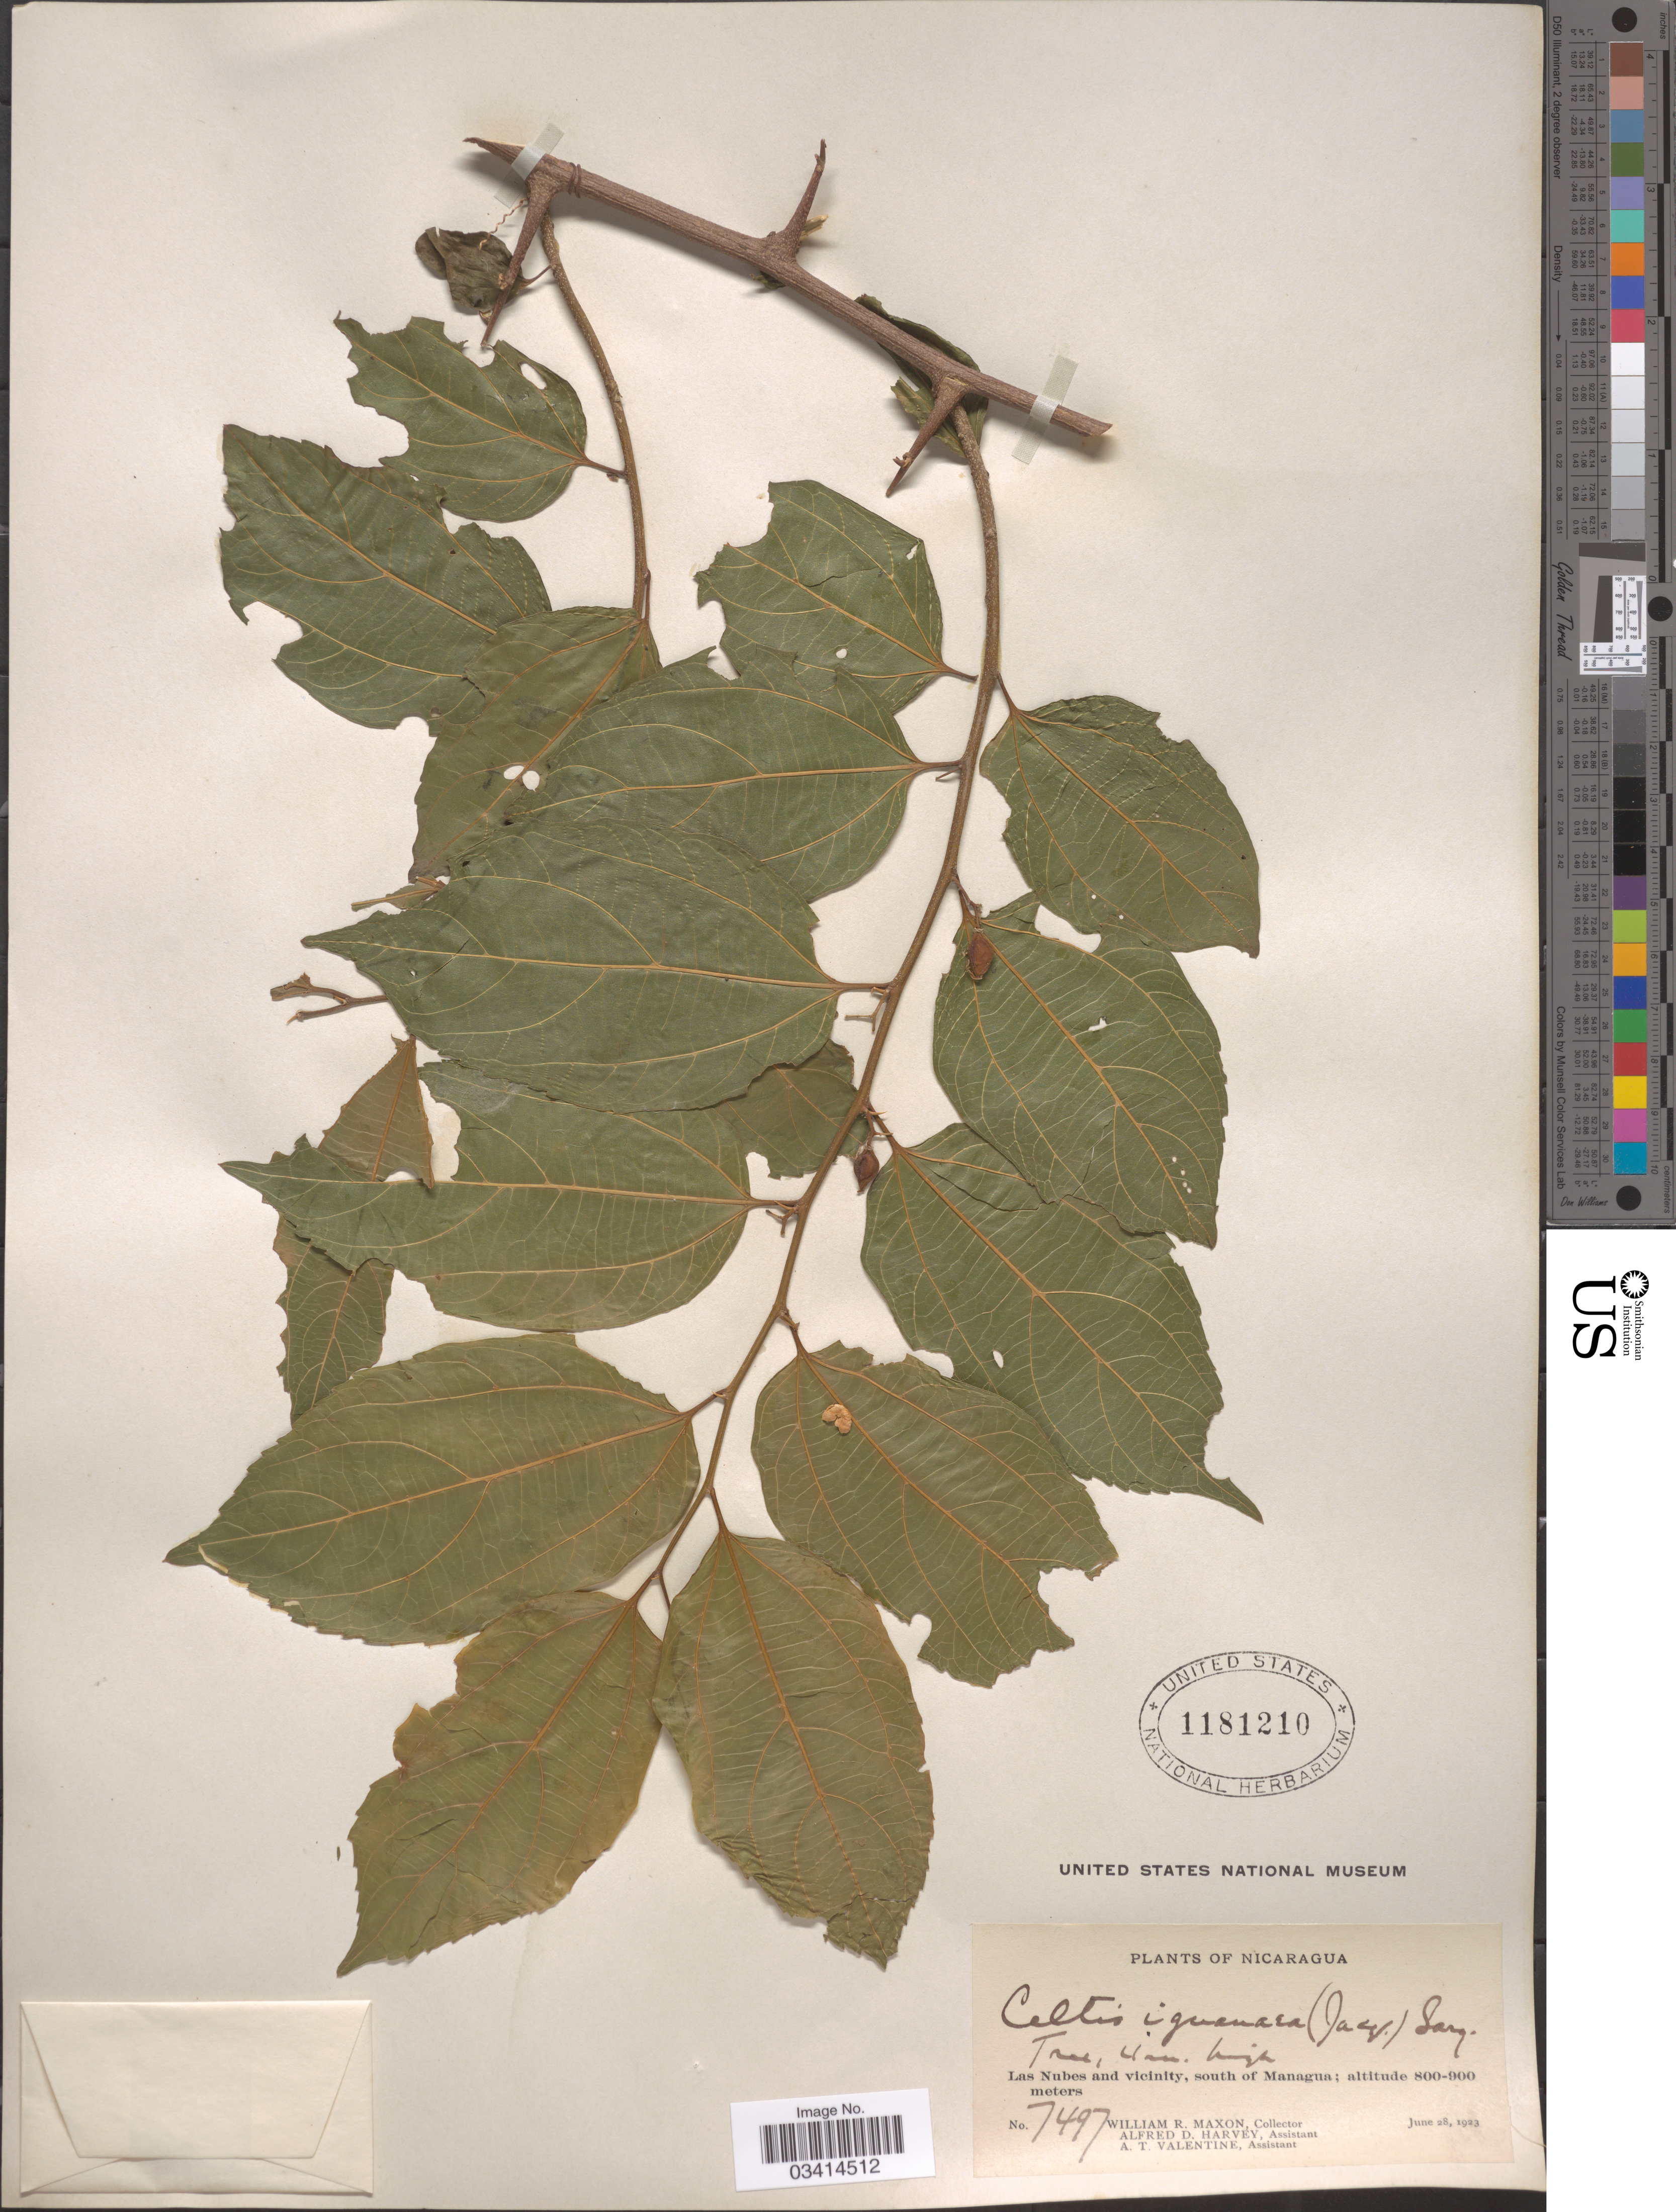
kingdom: Plantae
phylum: Tracheophyta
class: Magnoliopsida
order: Rosales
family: Cannabaceae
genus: Celtis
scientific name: Celtis iguanaea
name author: (Jacq.) Sarg.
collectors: W. R. Maxon, A. D. Harvey & A. Valentine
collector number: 7497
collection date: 1923-06-28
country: Nicaragua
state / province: Managua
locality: Las Nubes and vicinity, south of Managua.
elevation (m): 800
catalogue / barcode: US 1181210